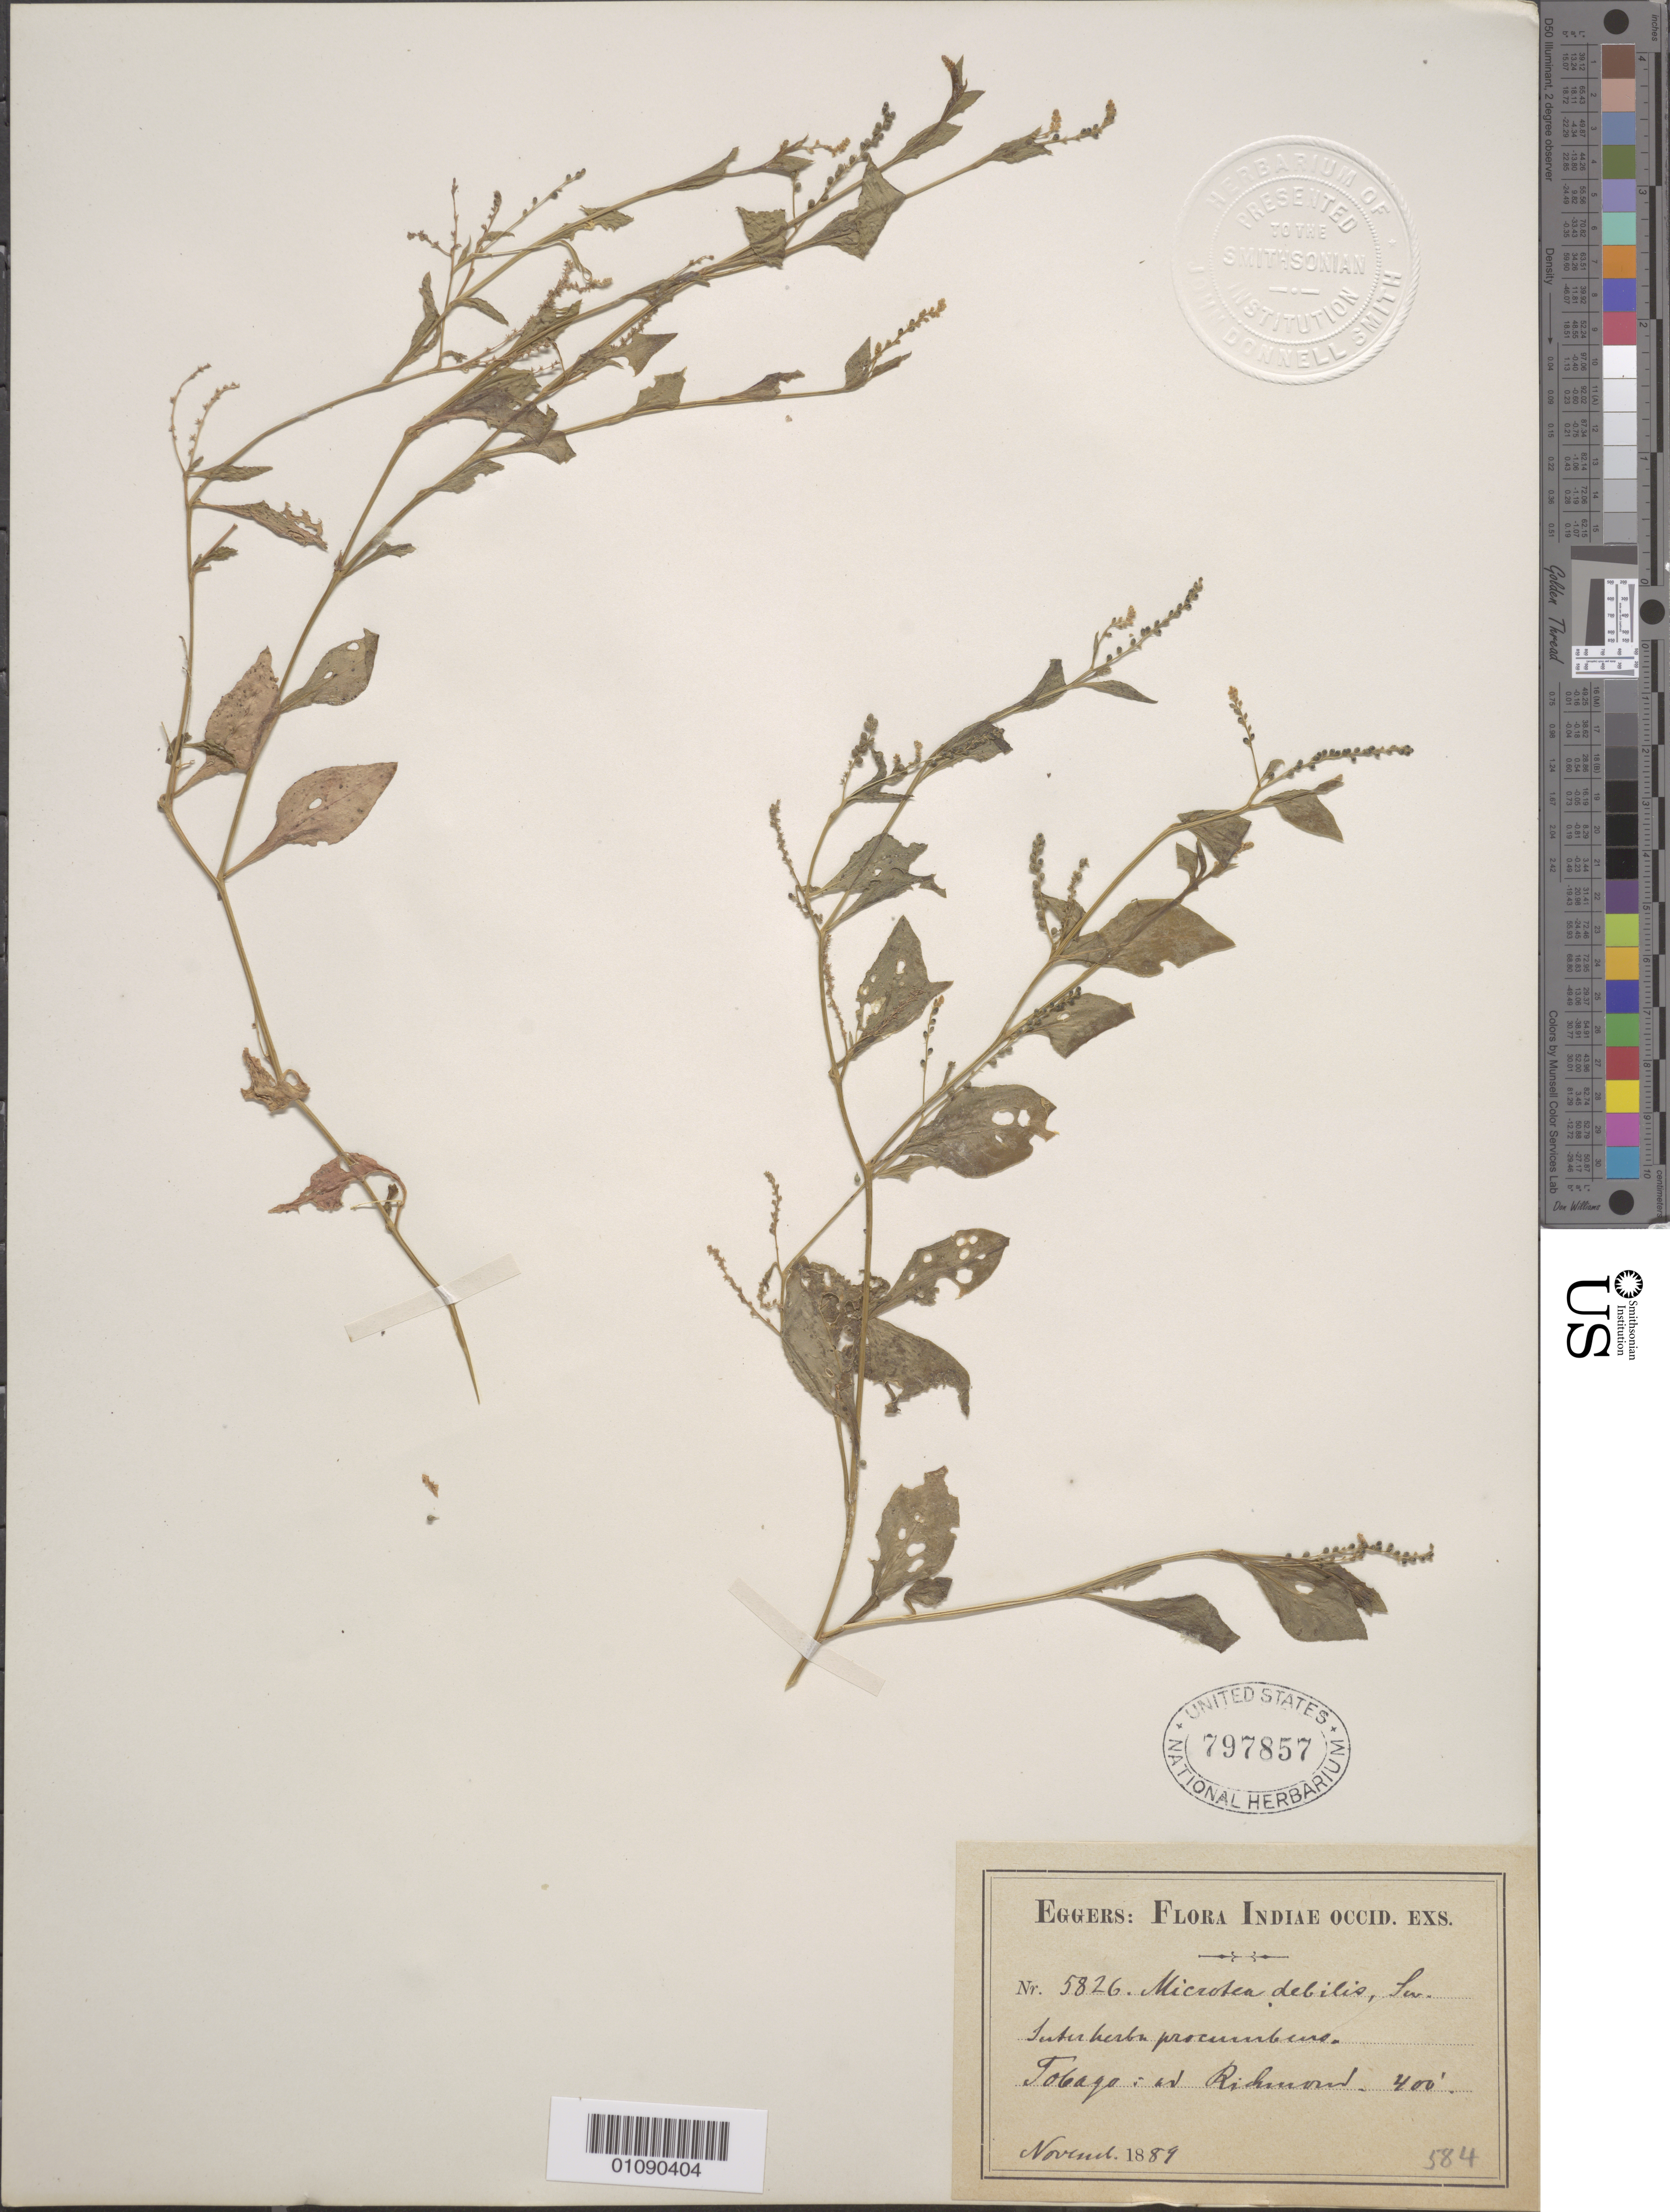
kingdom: Plantae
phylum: Tracheophyta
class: Magnoliopsida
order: Caryophyllales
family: Microteaceae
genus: Microtea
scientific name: Microtea debilis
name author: Sw.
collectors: H. F. A. von Eggers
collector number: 584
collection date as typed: Nov 1889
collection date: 1889-11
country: Trinidad and Tobago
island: Tobago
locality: Tobago: ad Richmond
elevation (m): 122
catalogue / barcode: US 797857